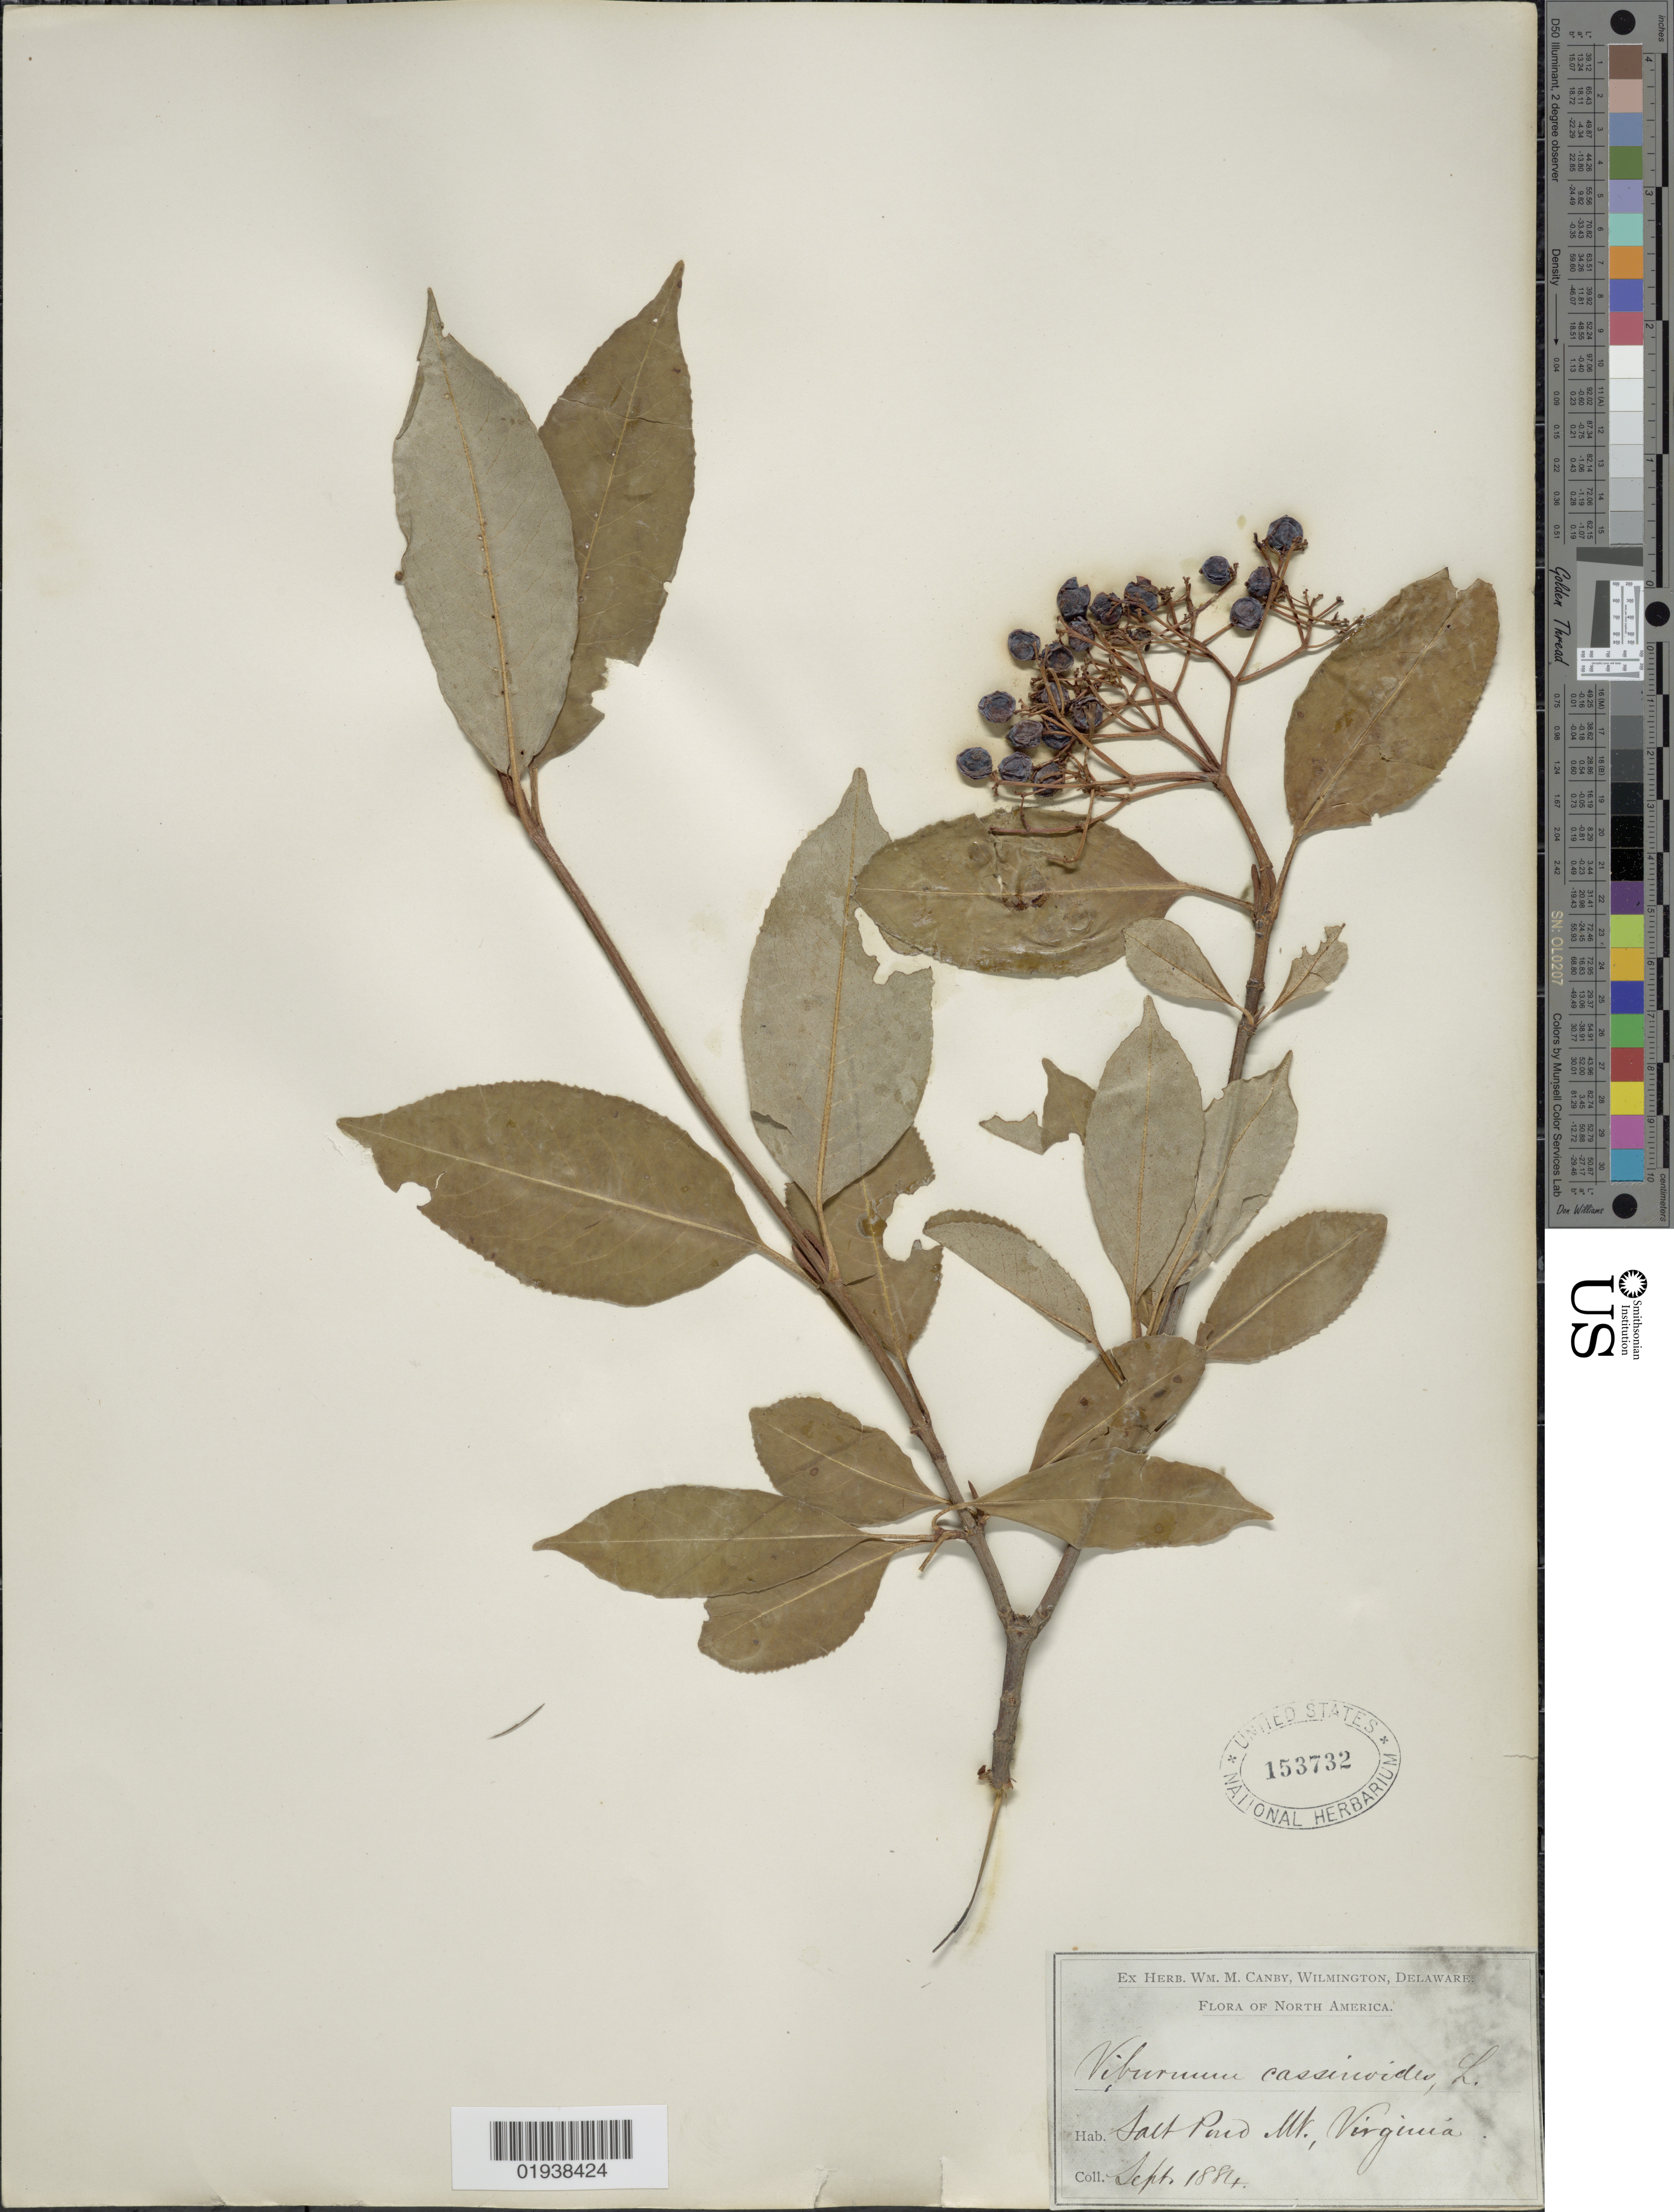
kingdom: Plantae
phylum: Tracheophyta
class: Magnoliopsida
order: Dipsacales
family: Viburnaceae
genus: Viburnum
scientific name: Viburnum cassinoides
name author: L.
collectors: W. M. Canby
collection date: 1884-09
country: United States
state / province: Virginia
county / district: Giles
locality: Salt Pond Mt.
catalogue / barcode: US 153732